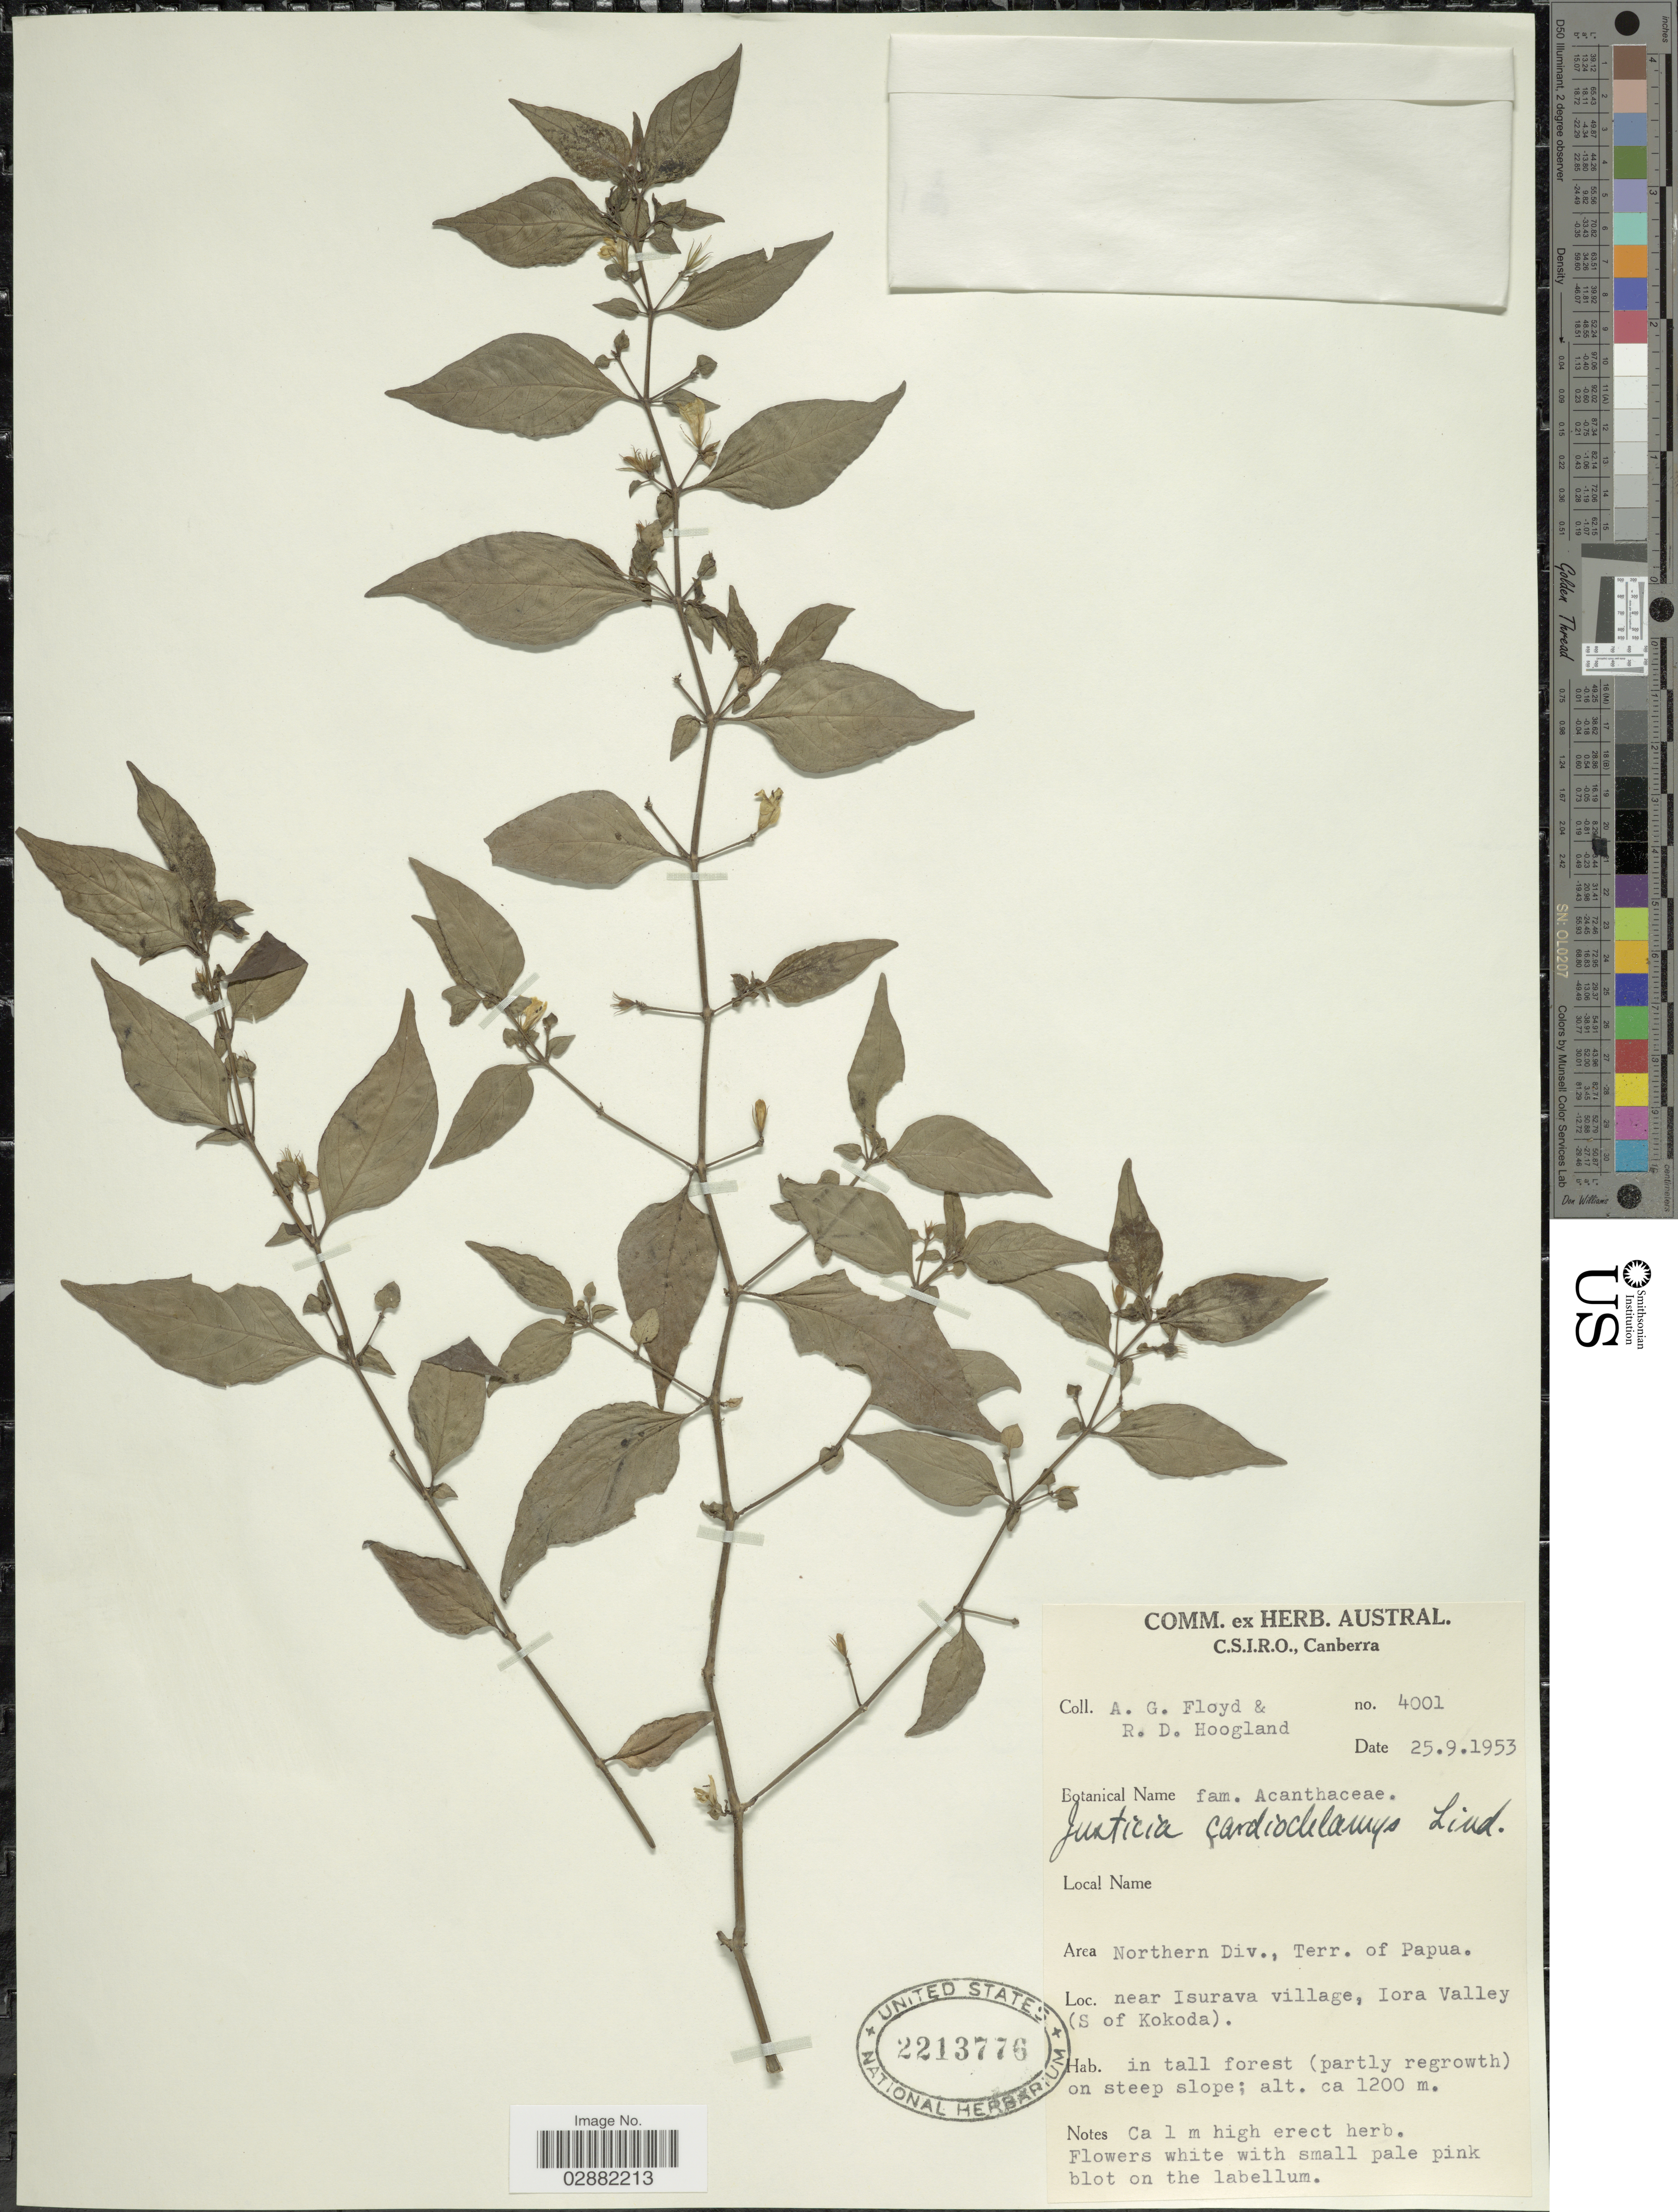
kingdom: Plantae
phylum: Tracheophyta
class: Magnoliopsida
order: Lamiales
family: Acanthaceae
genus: Justicia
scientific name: Justicia cardiochlamys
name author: Lindau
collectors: A. G. Floyd & R. D. Hoogland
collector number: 4001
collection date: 1953-09-25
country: Papua New Guinea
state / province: Northern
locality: Northern Div., Terr. of Papua. Near Isurava village, Iora Valley (S of Kokoda).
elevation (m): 1200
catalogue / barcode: US 2213776